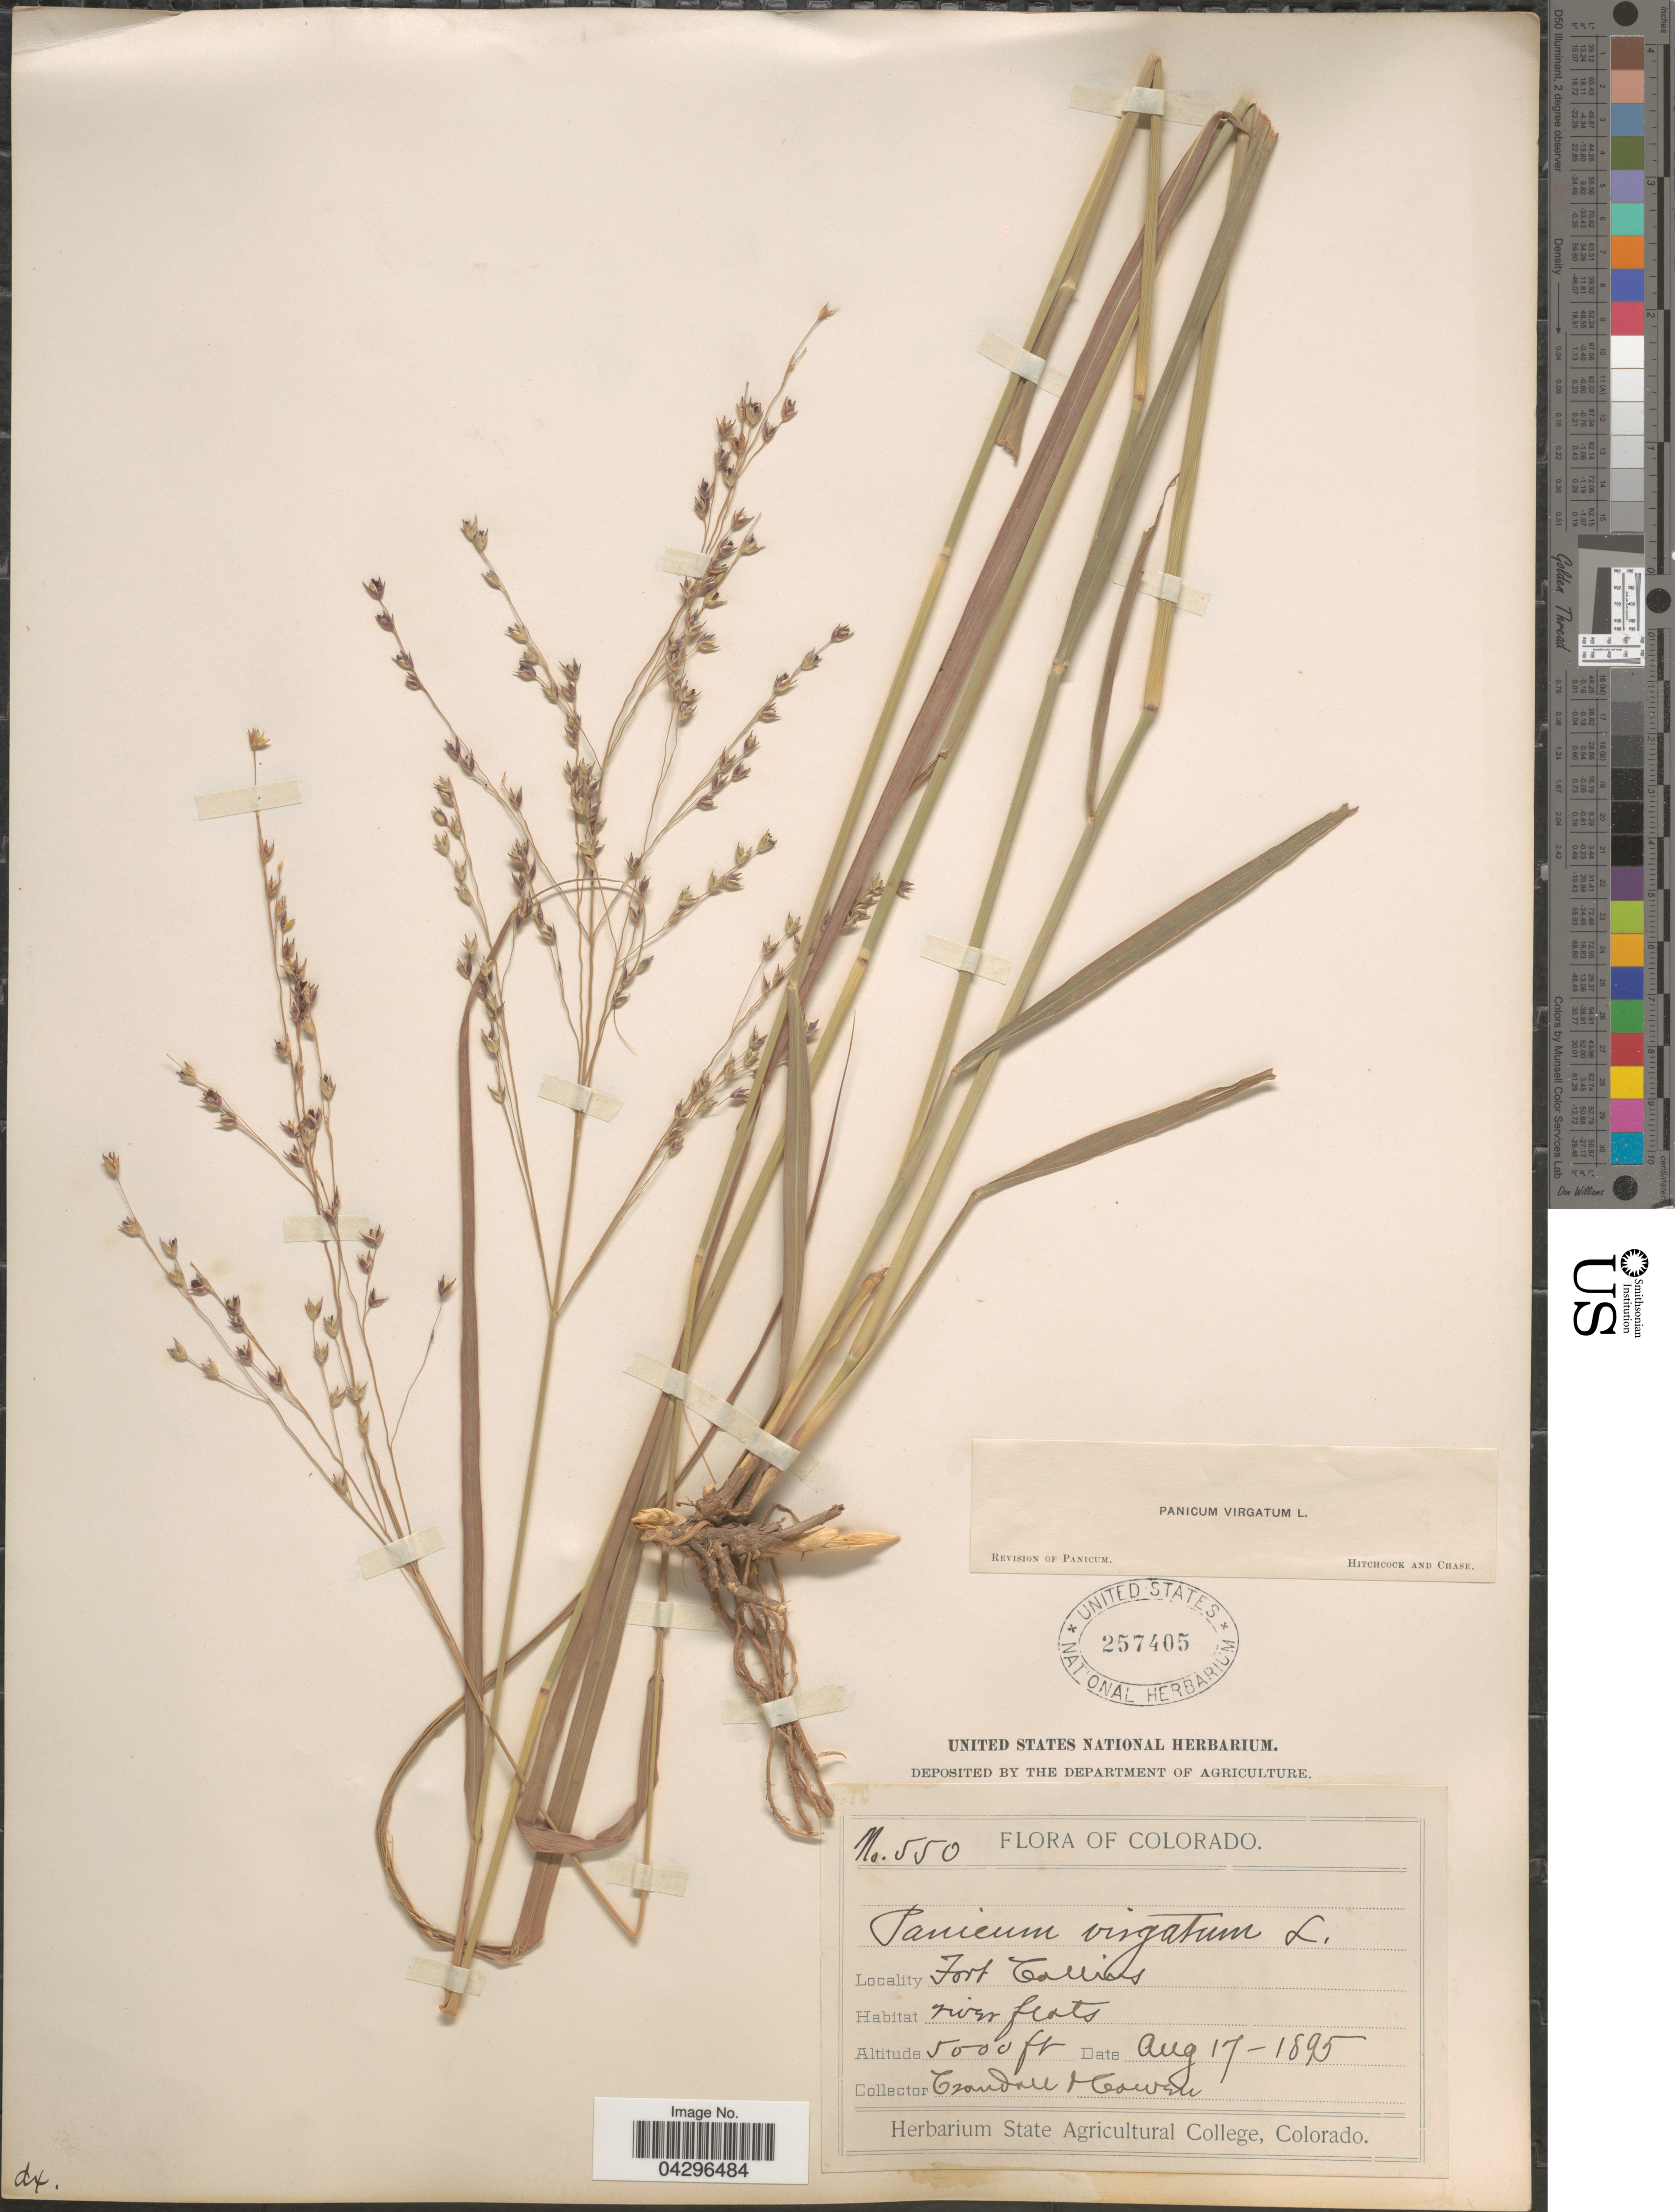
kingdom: Plantae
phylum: Tracheophyta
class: Liliopsida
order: Poales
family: Poaceae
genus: Panicum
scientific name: Panicum virgatum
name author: L.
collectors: -. Crandall & -. Cowen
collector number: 550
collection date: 1895-08-17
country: United States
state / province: Colorado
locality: Fort Collins. River flats.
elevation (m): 1524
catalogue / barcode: US 257405